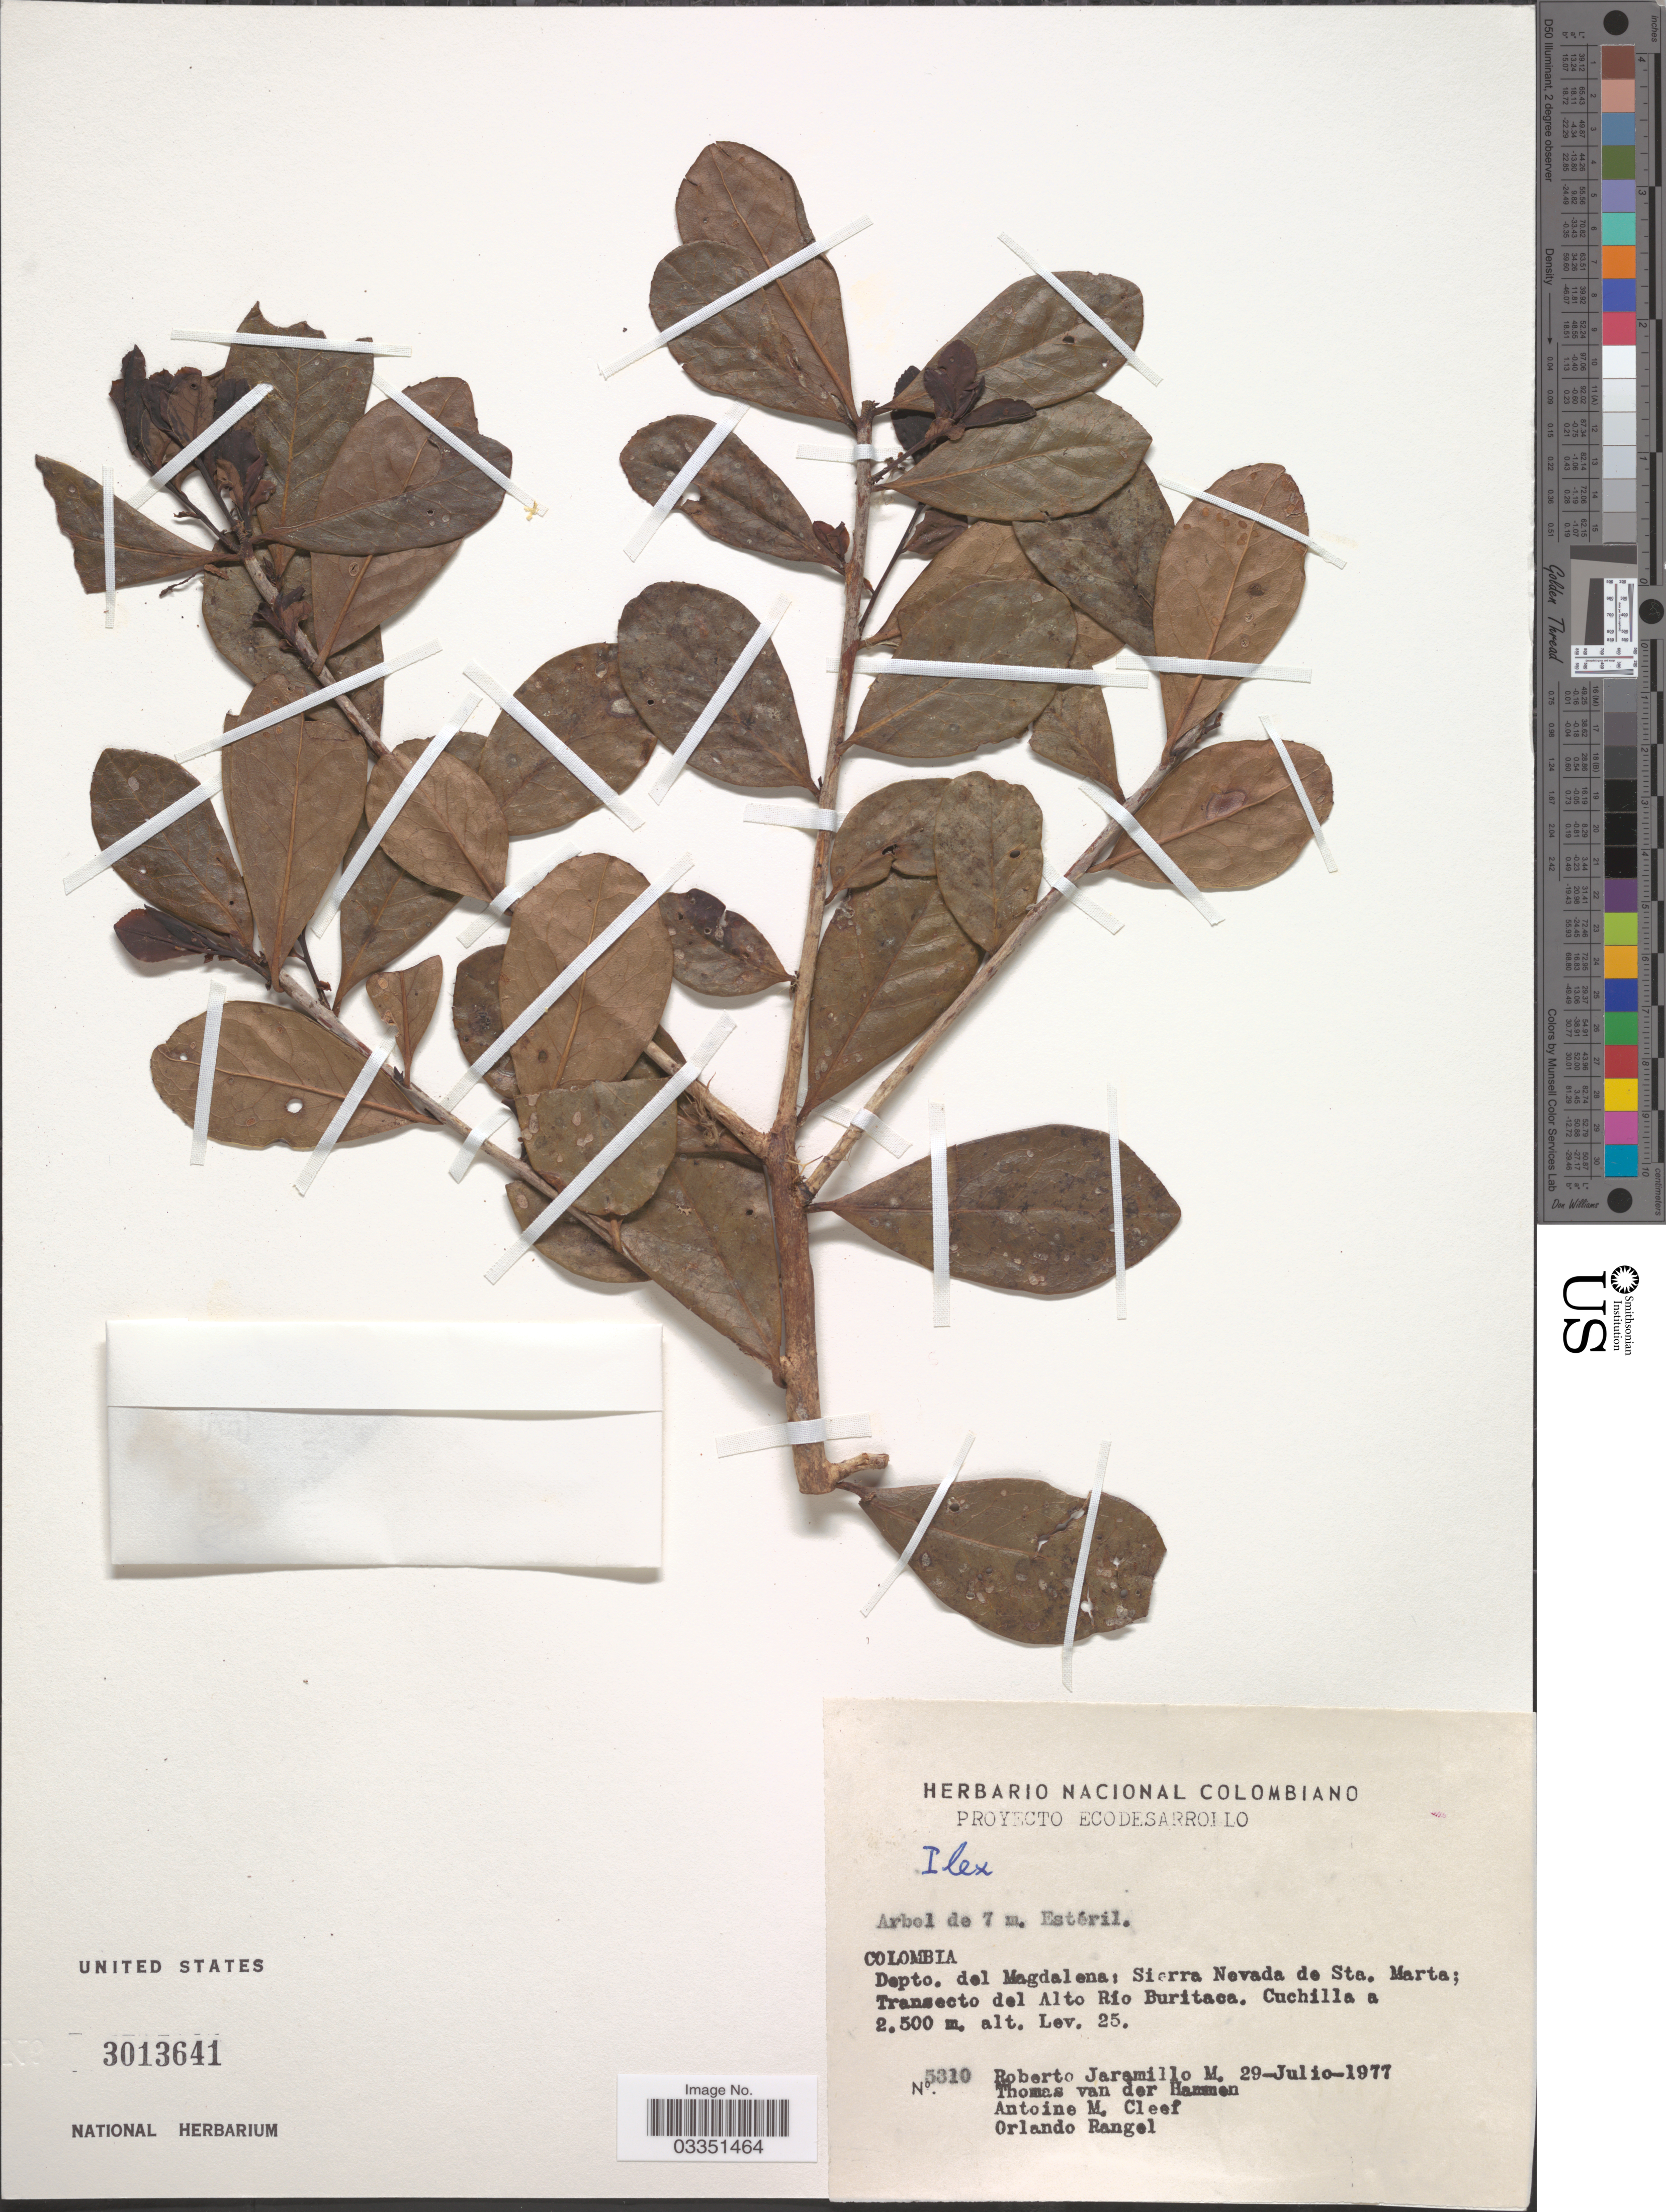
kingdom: Plantae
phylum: Tracheophyta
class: Magnoliopsida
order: Aquifoliales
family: Aquifoliaceae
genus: Ilex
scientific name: Ilex sp.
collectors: R. Jaramillo M., T. Hammen, A. M. Cleef & O. Rangel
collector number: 5310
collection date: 1977-07-29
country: Colombia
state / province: Magdalena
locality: Depto. del Magdalena: Sierra Nevada de Sta. Marta; Transecto del Alto Río Buritaca.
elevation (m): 2500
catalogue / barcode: US 3013641